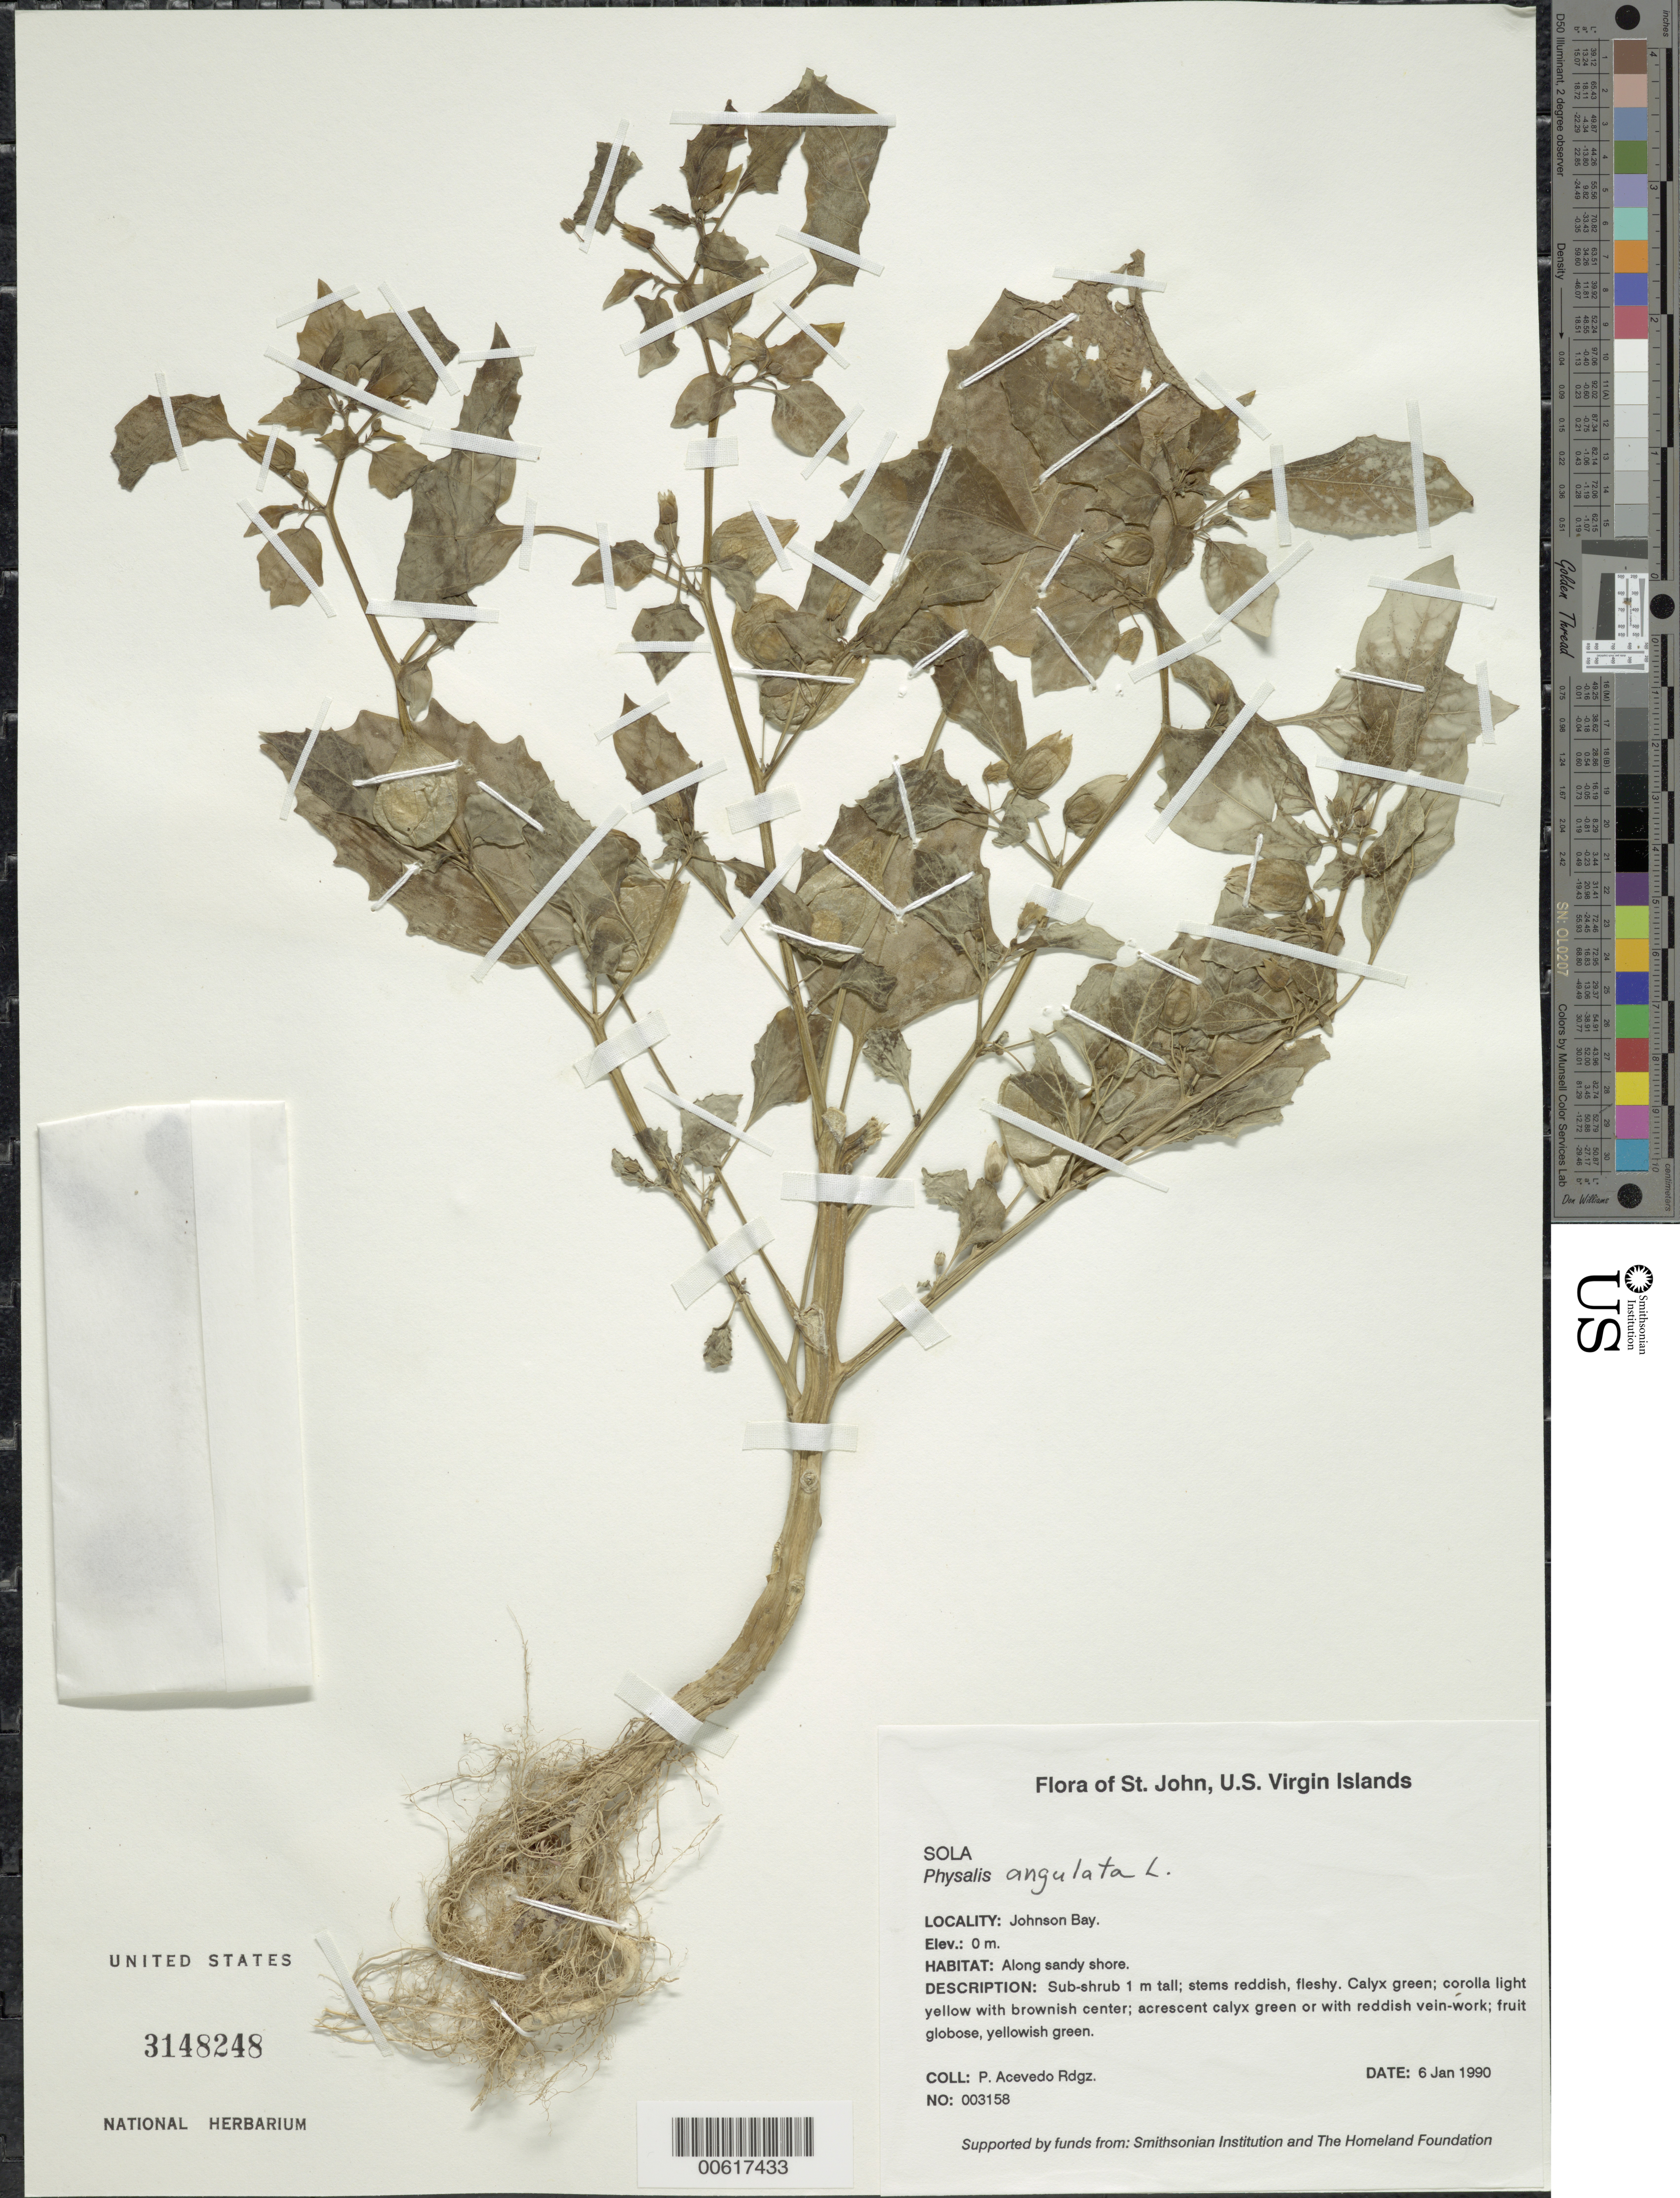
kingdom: Plantae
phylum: Tracheophyta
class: Magnoliopsida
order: Solanales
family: Solanaceae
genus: Physalis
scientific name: Physalis angulata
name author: L.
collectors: P. Acevedo-Rodr.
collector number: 3158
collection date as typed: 06 Jan 1990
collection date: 1990-01-06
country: U.S. Virgin Islands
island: St. John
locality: Reef Bay Quarter; Johnson Bay.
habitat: Along sandy shore.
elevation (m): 0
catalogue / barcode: US 3148248